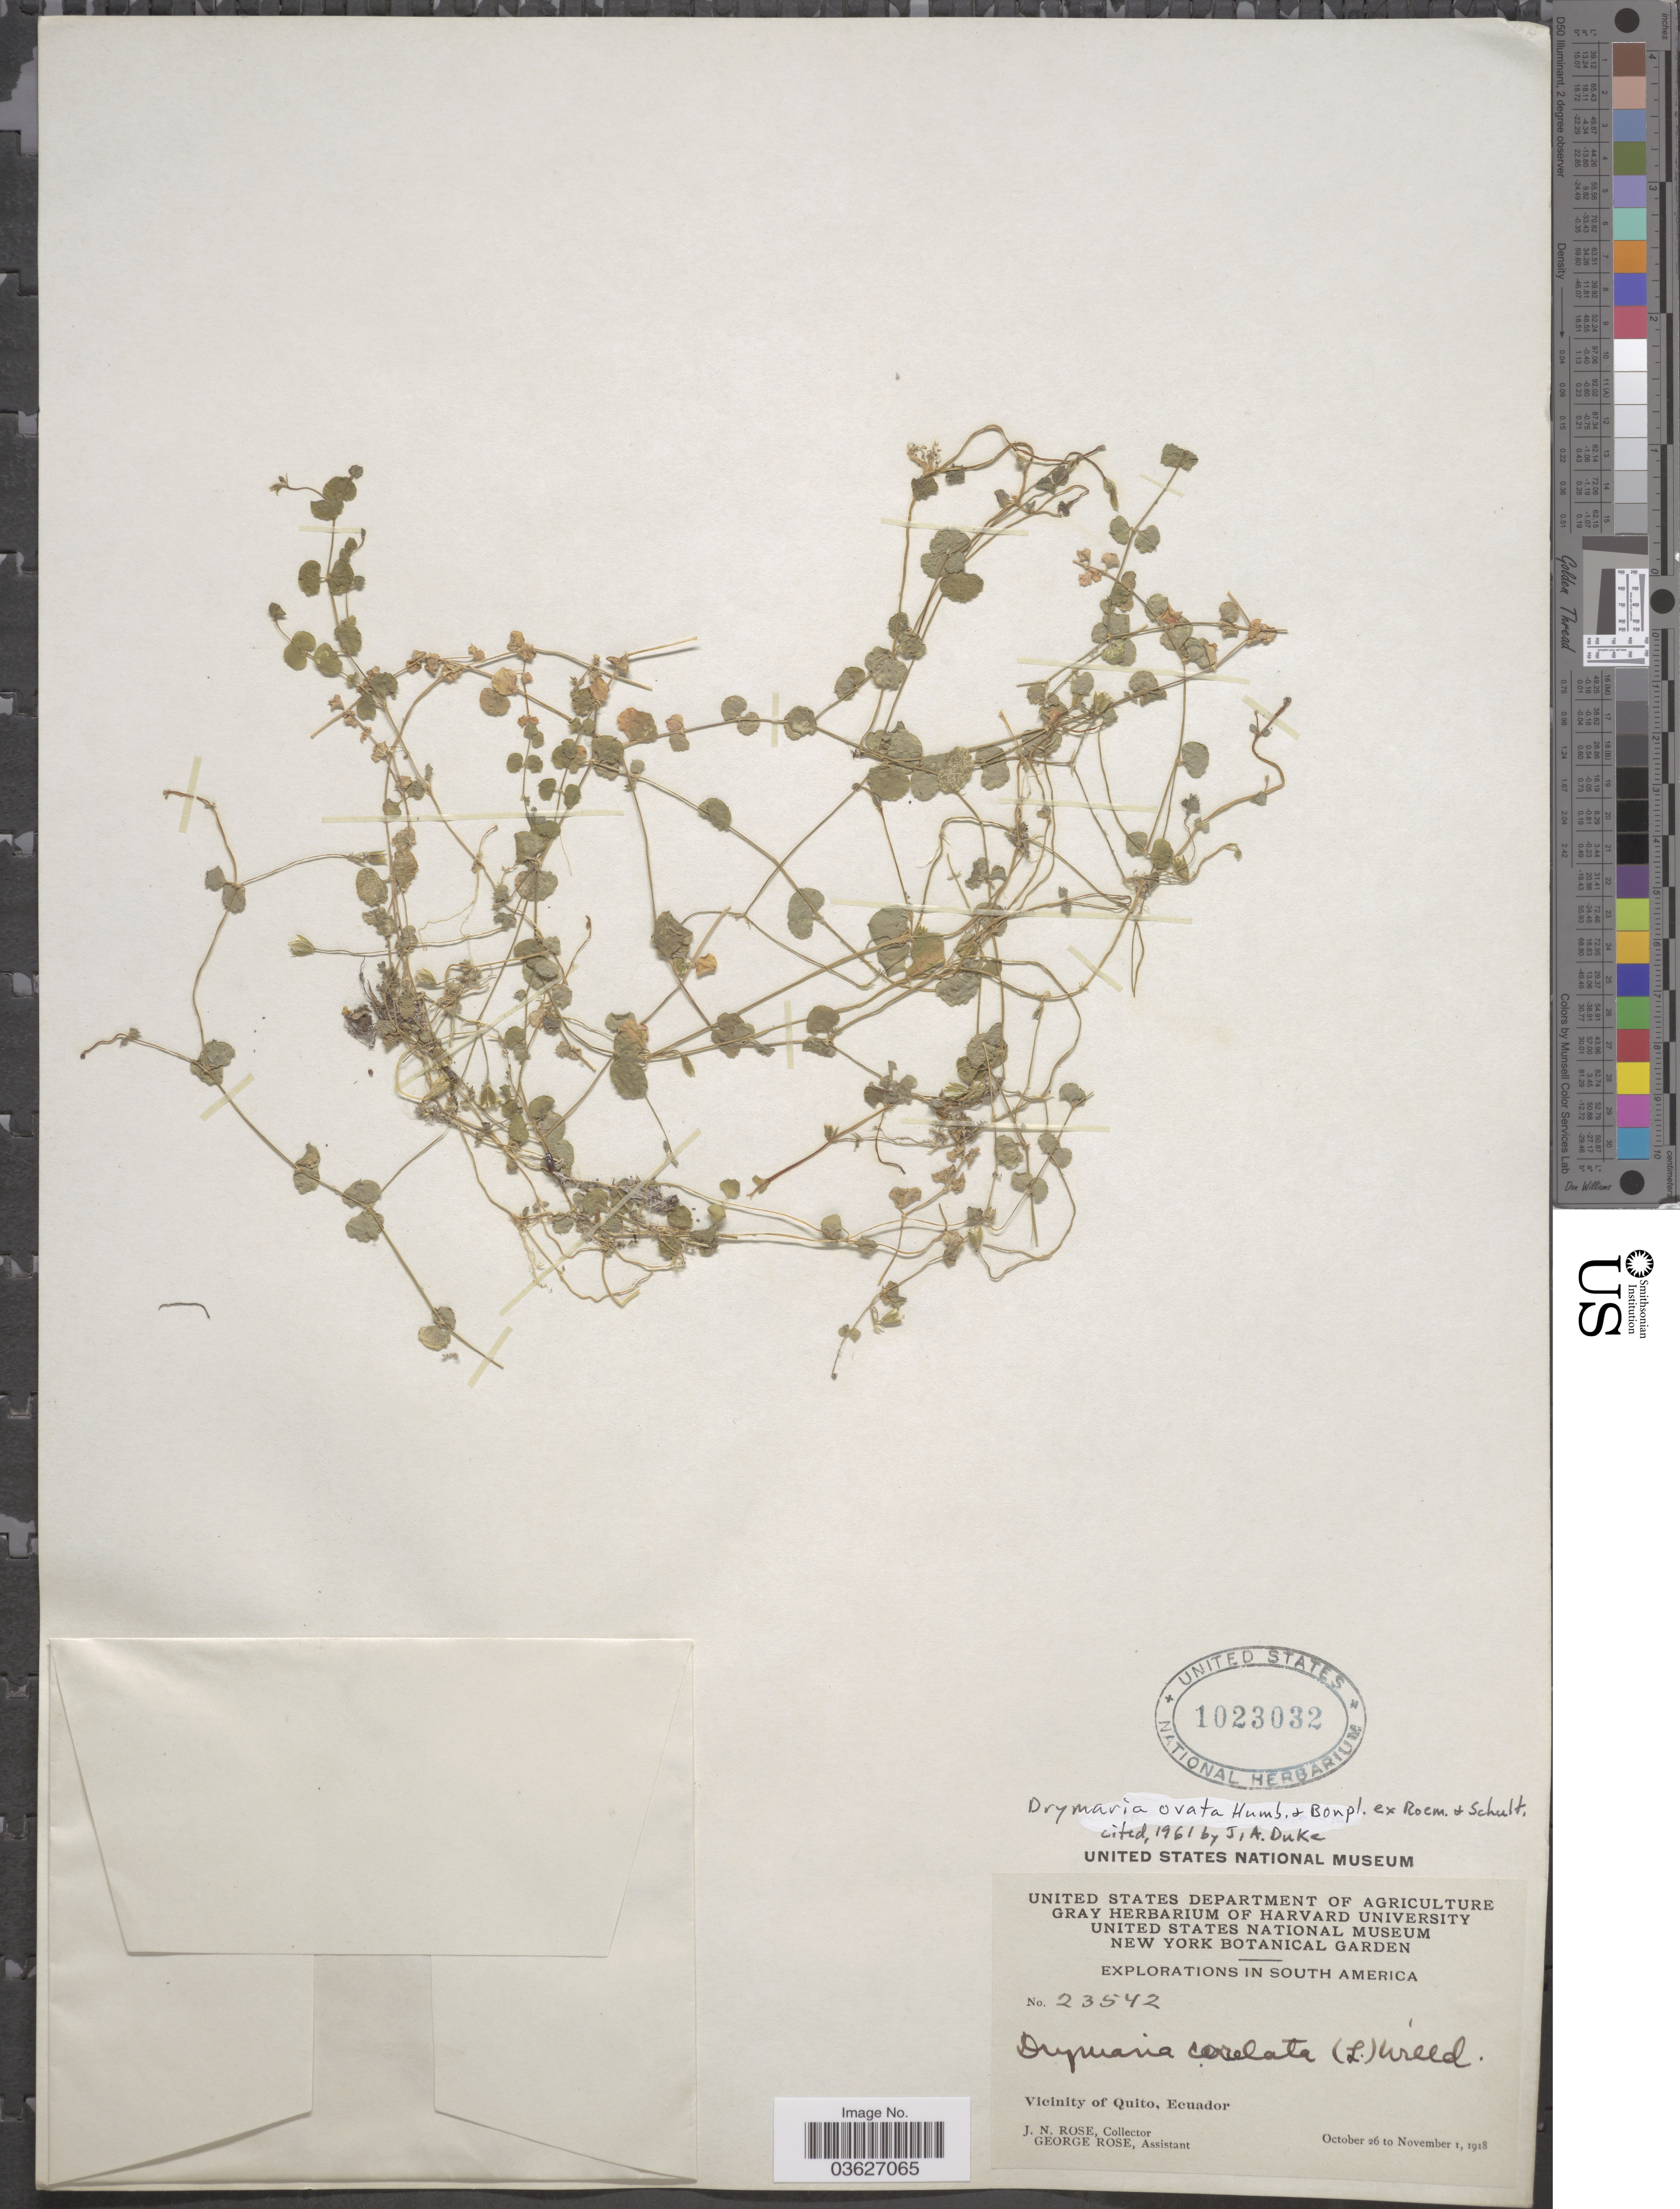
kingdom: Plantae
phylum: Tracheophyta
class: Magnoliopsida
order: Caryophyllales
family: Caryophyllaceae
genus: Drymaria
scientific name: Drymaria ovata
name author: Humb. & Bonpl. ex Schult.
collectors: J. N. Rose & G. Rose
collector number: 23542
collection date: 1918-10-26/1918-11-01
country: Ecuador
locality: Vicinity of Quito.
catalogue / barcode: US 1023032